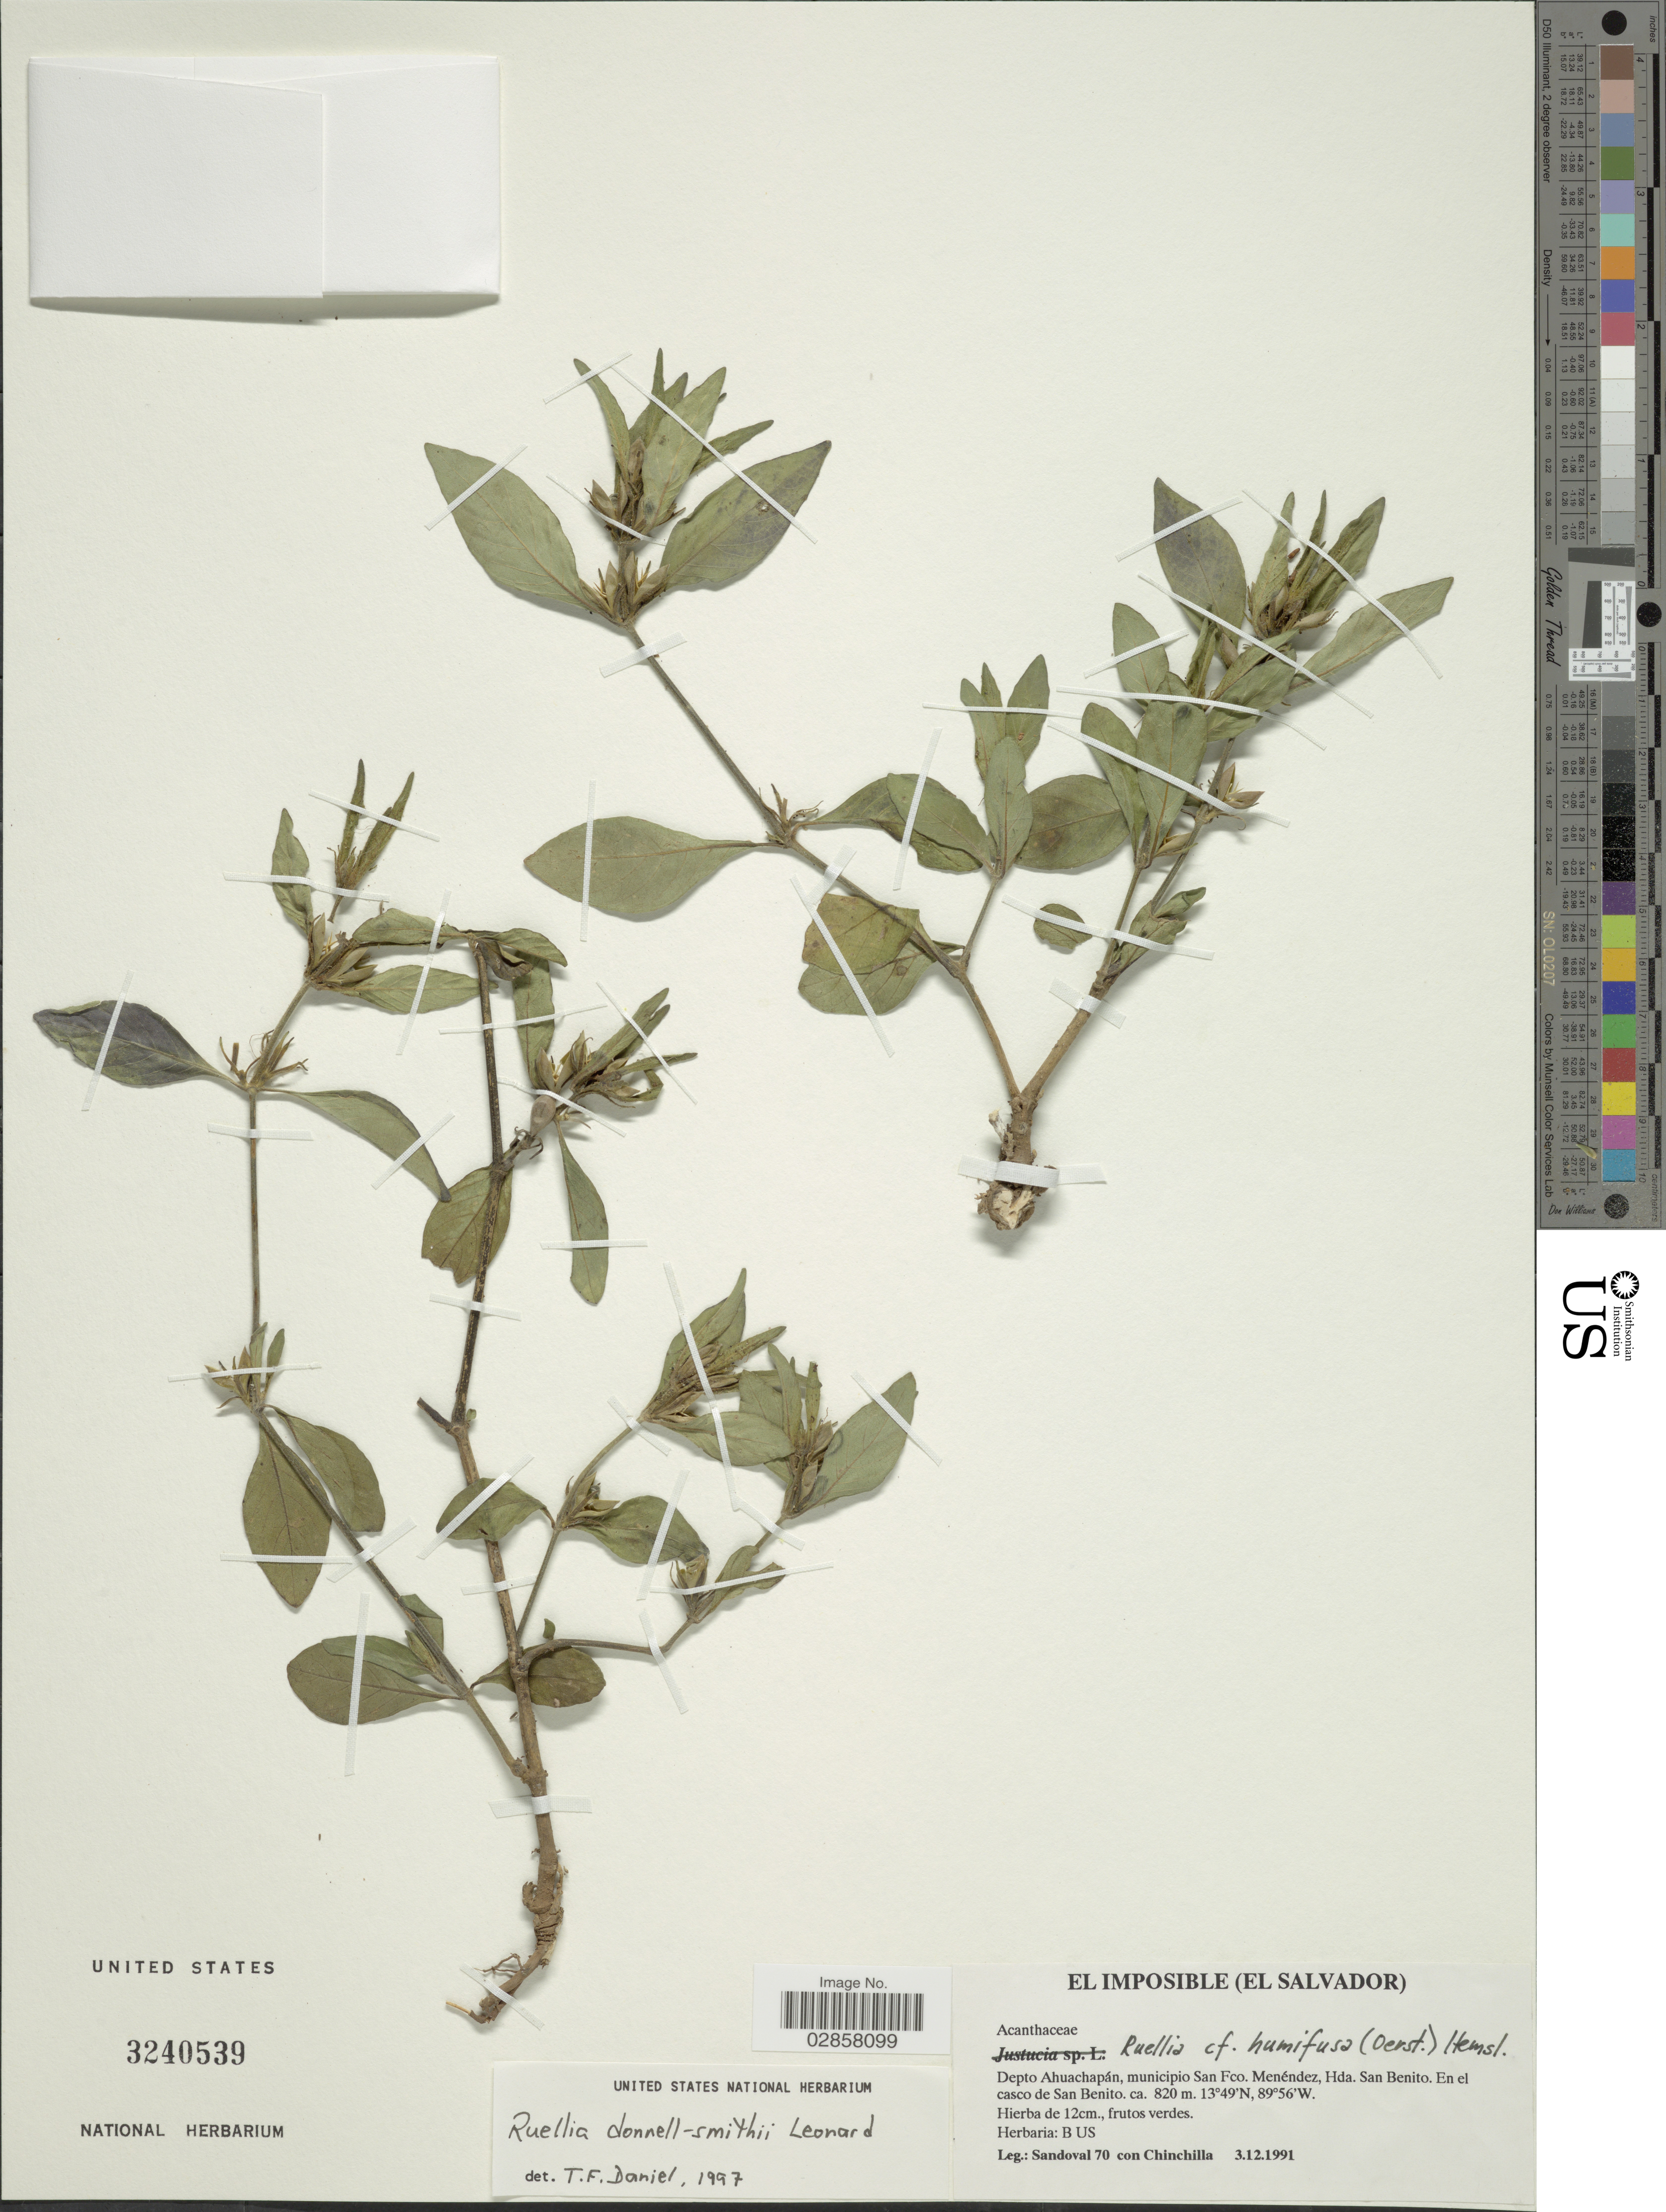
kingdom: Plantae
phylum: Tracheophyta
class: Magnoliopsida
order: Lamiales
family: Acanthaceae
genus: Ruellia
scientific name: Ruellia donnell-smithii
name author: Leonard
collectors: -- Sandoval & -. Chinchilla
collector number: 70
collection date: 1991-12-03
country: El Salvador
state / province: Ahuachapan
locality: Depto Ahuachapán, municipio San Fco, Menéndez, Hda. San Benito. En el casco de San Benito.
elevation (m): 820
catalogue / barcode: US 3240539